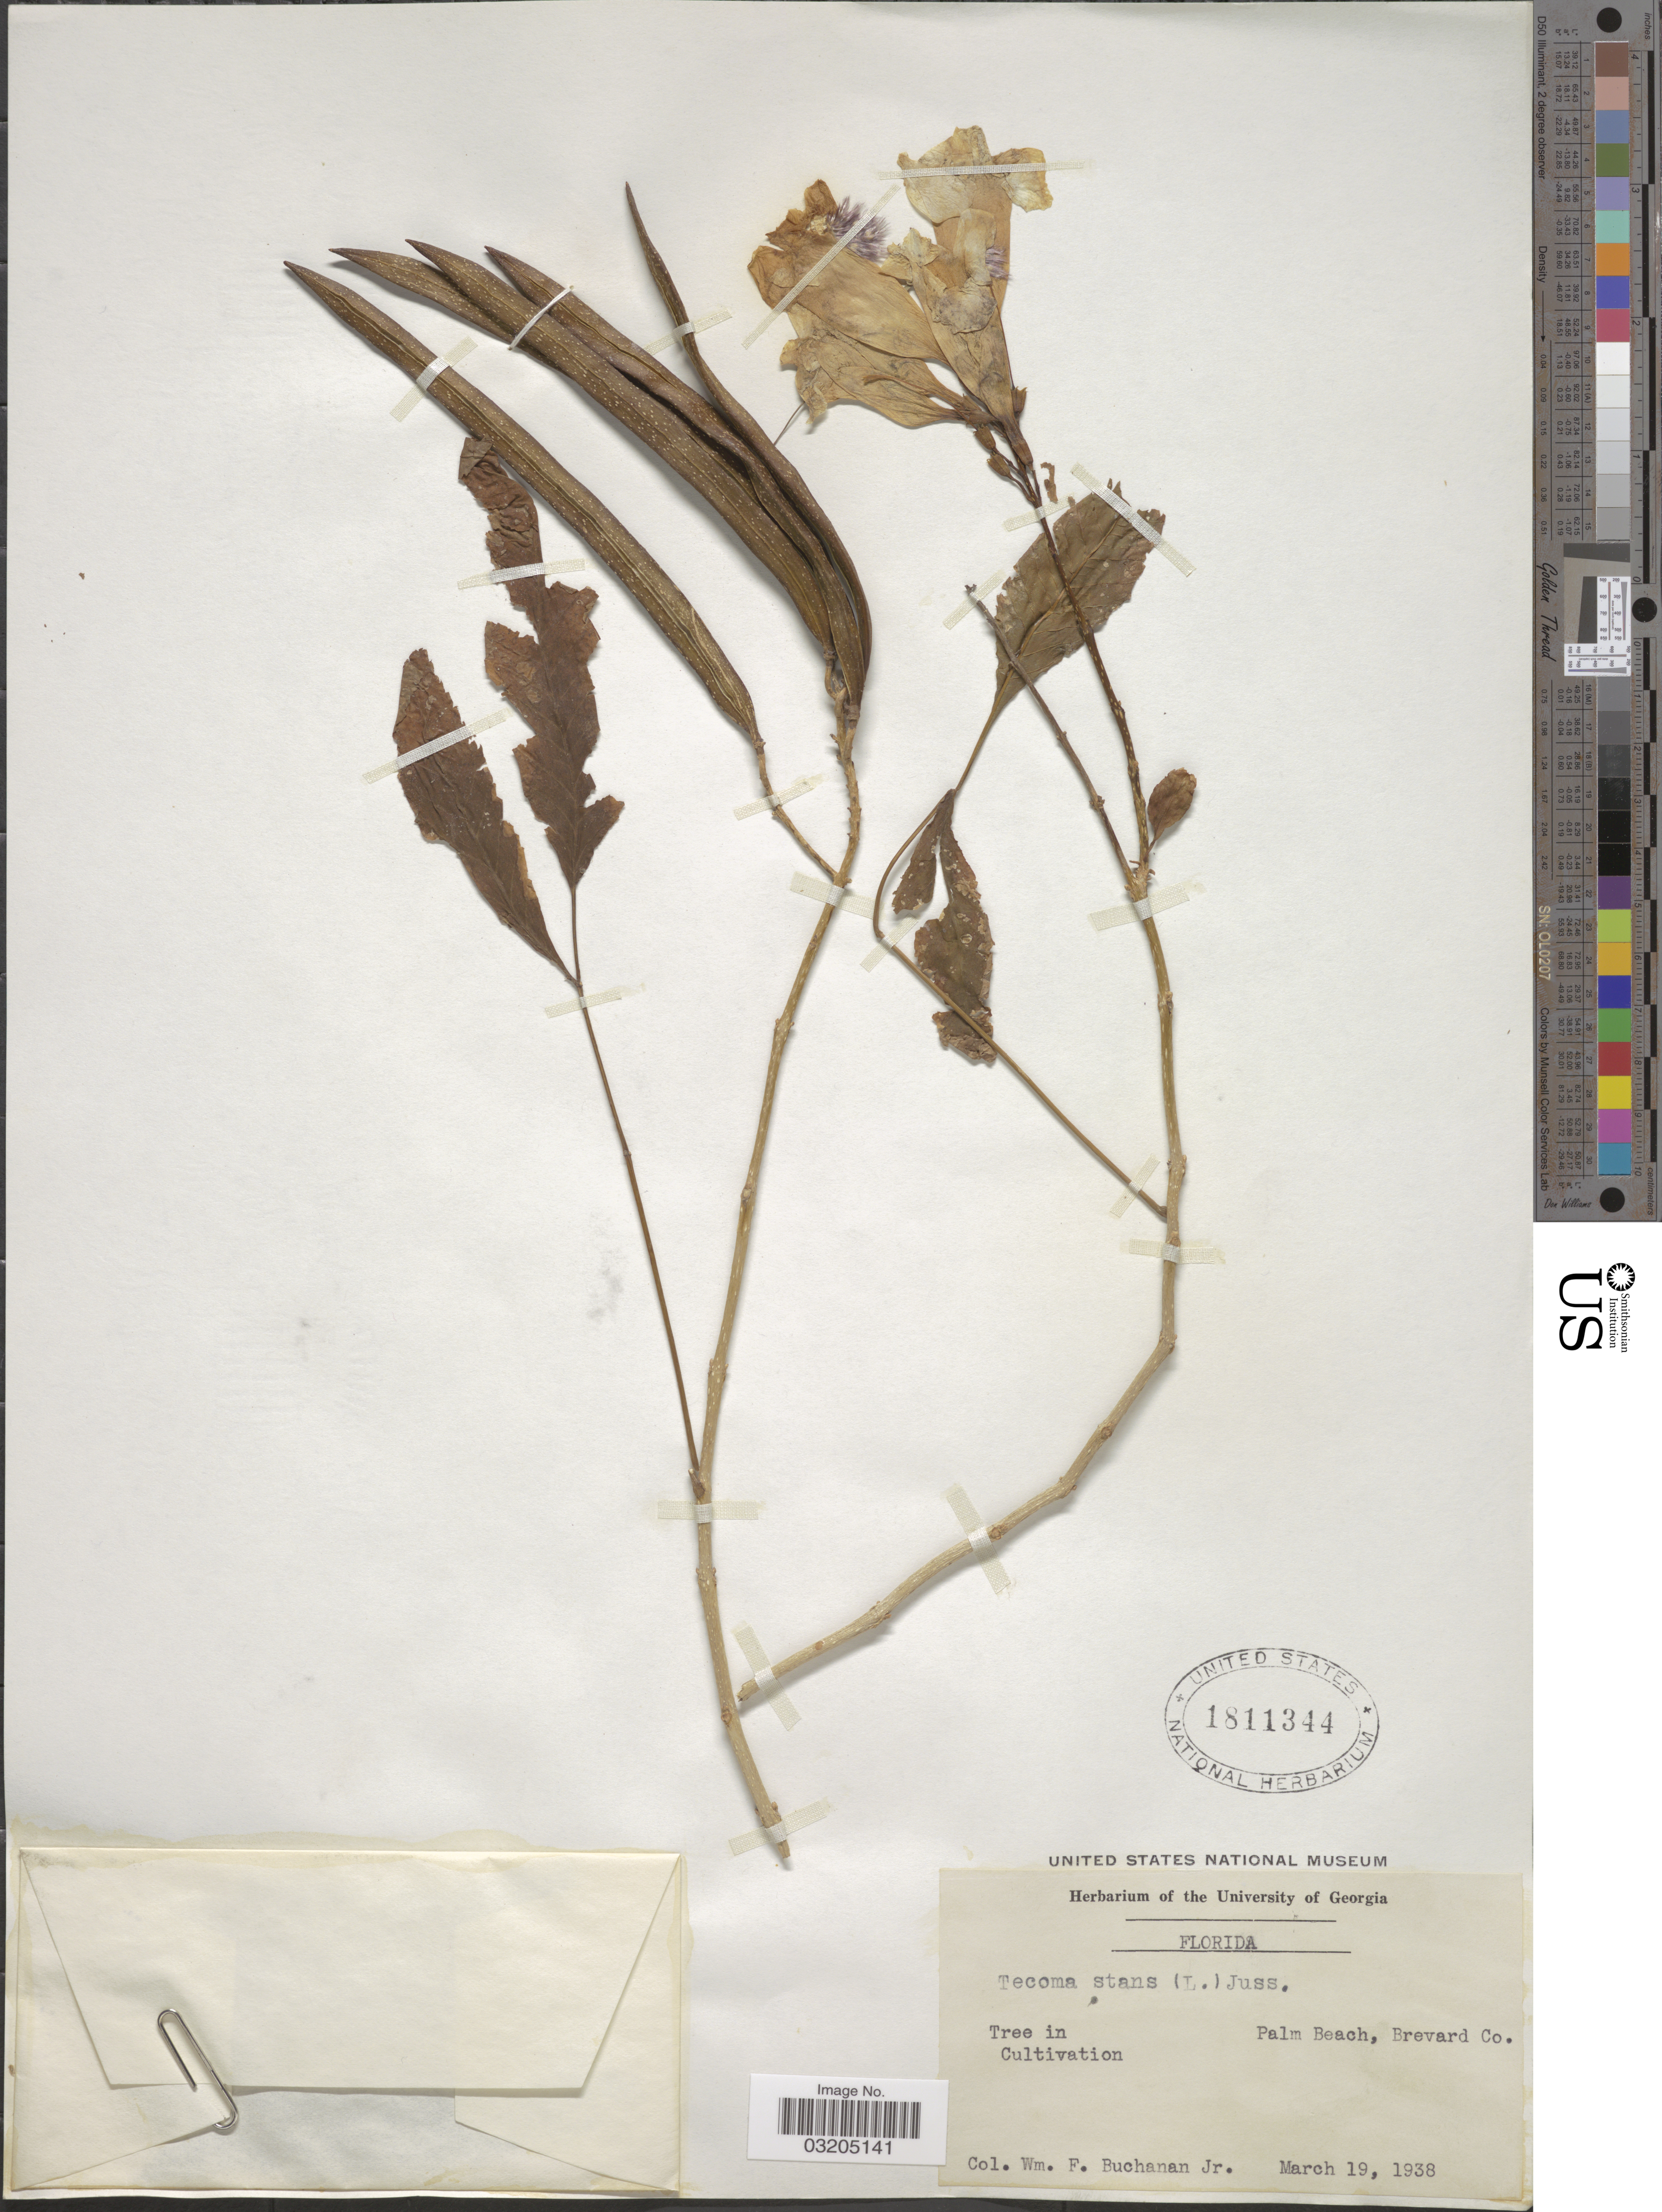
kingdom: Plantae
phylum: Tracheophyta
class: Magnoliopsida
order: Lamiales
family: Bignoniaceae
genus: Tecoma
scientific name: Tecoma stans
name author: (L.) Juss. ex Kunth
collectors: W. Buchanan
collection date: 1938-03-19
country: United States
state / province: Florida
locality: Palm Beach, Brevard Co.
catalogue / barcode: US 1811344